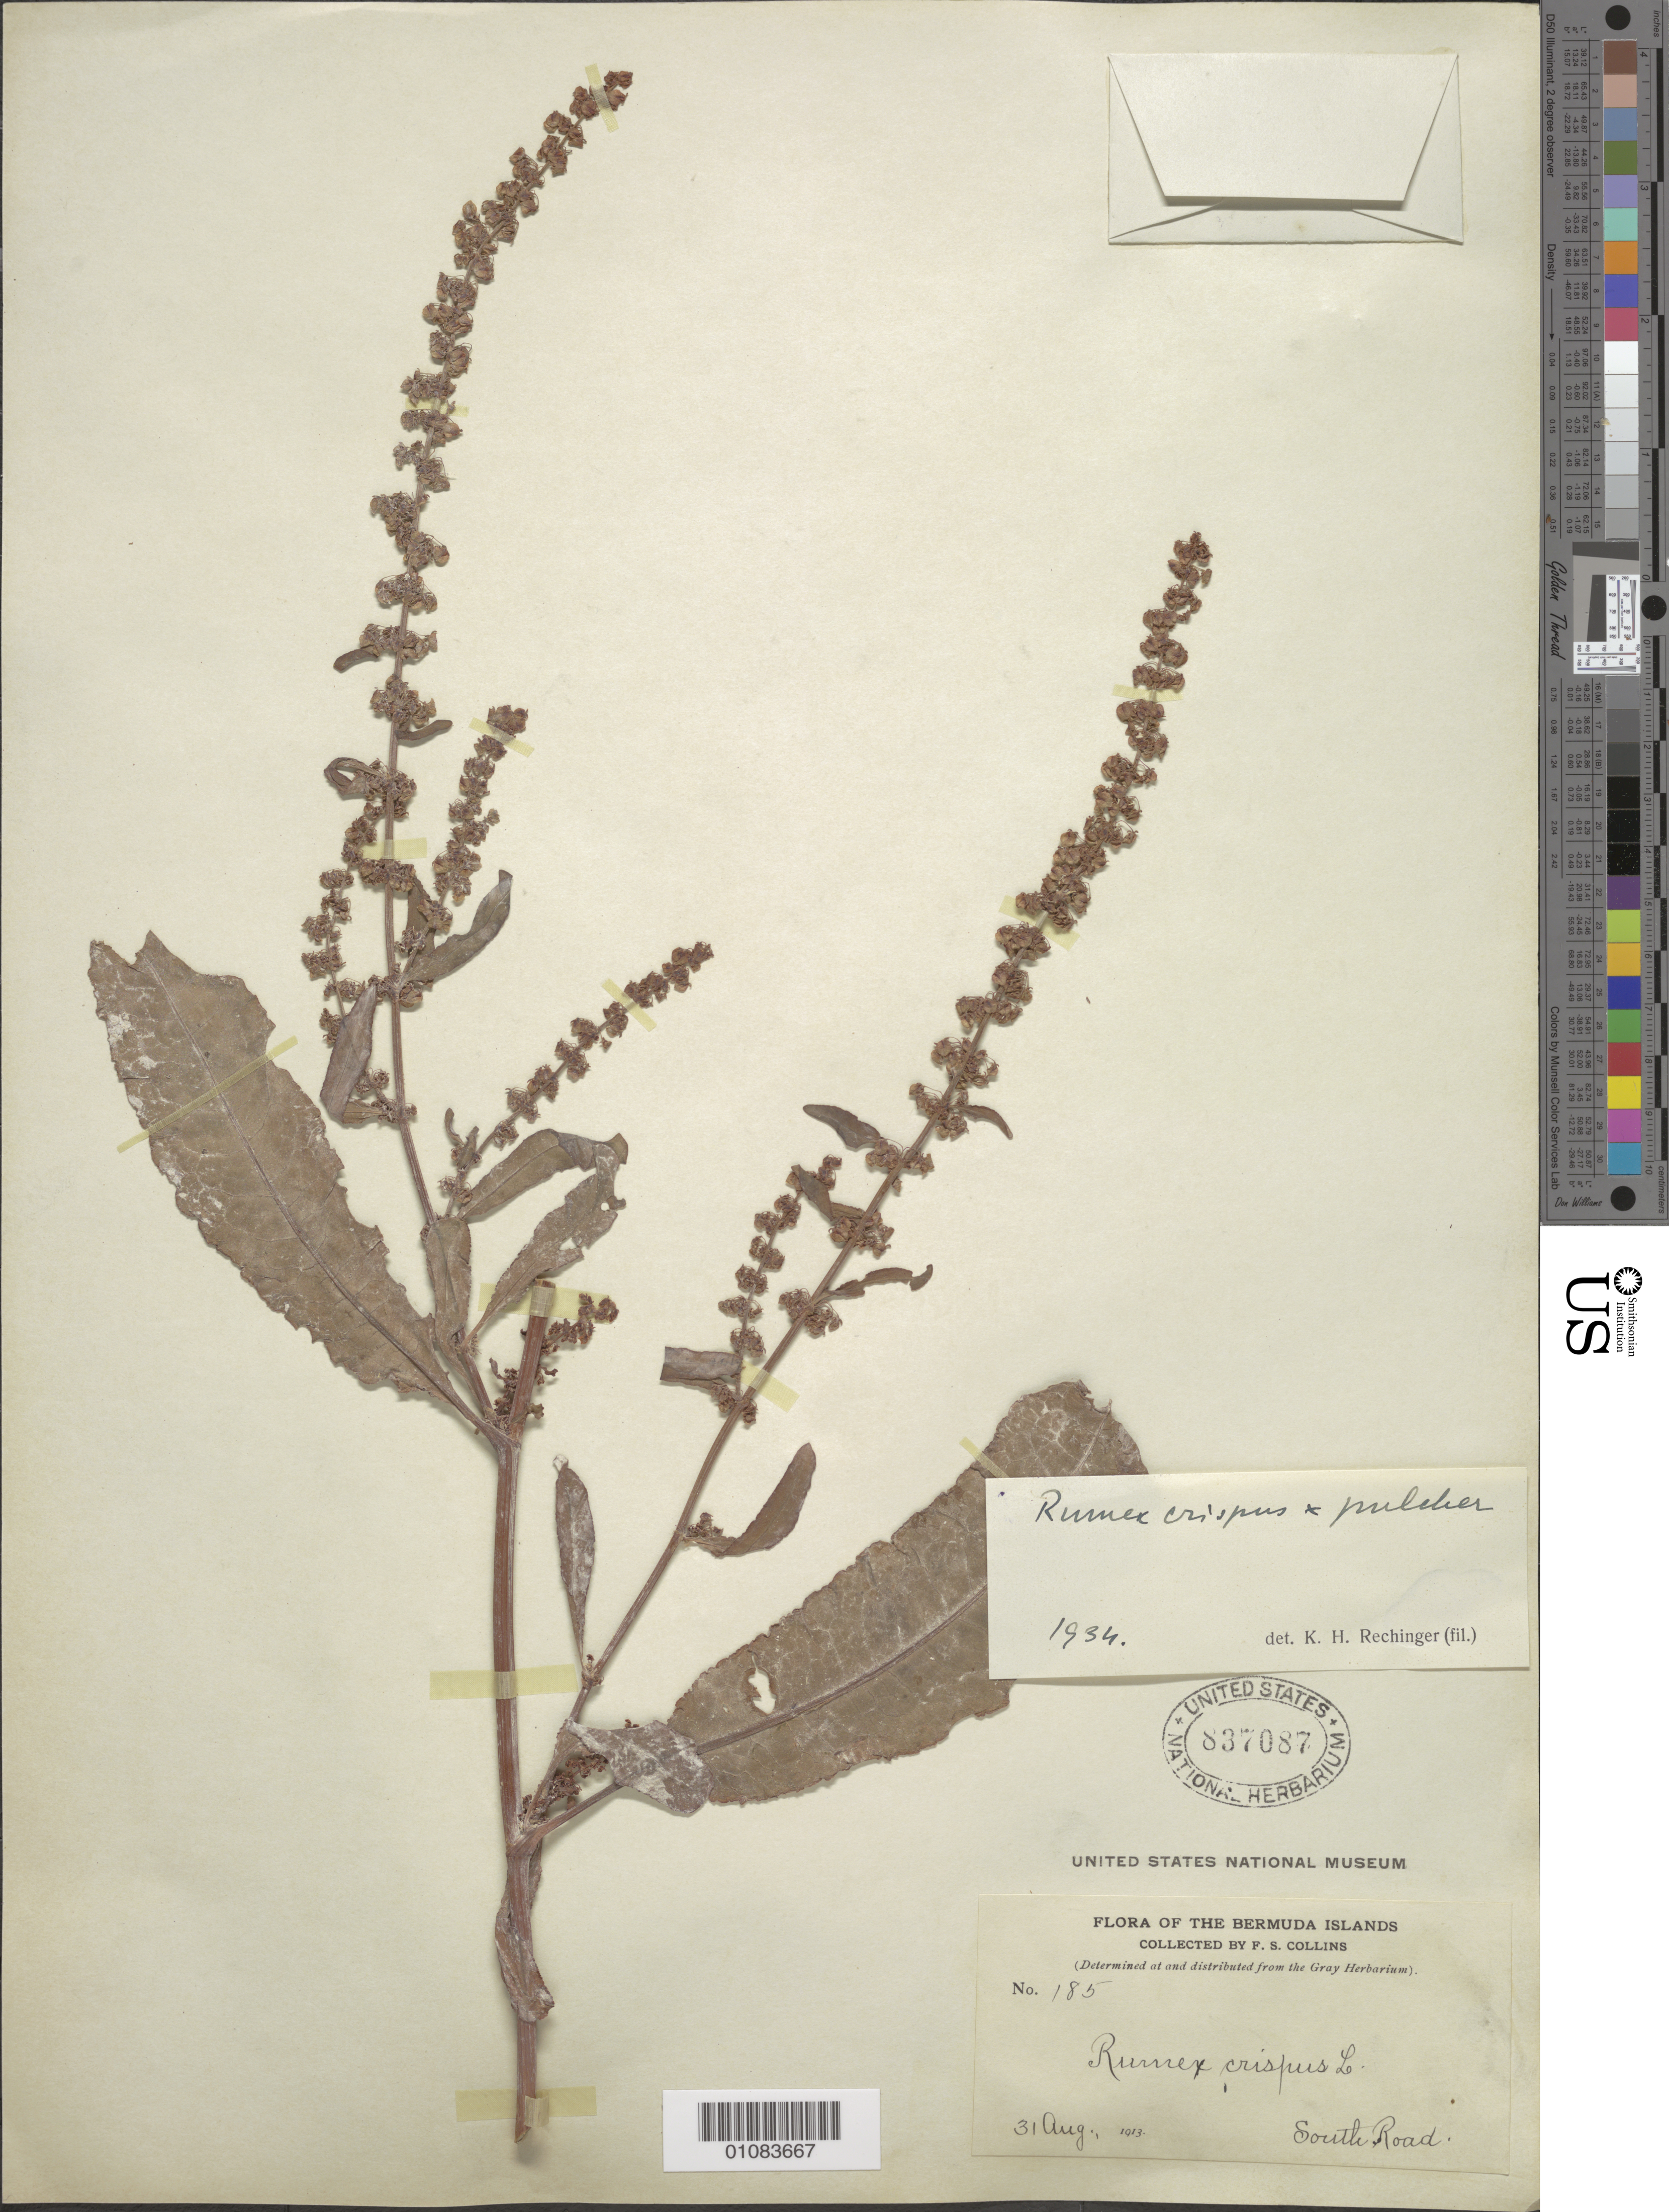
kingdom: Plantae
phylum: Tracheophyta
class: Magnoliopsida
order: Caryophyllales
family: Polygonaceae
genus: Rumex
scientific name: Rumex crispus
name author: L.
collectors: F. Collins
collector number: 185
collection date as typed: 31 Aug 1913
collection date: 1913-08-31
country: Bermuda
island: Bermuda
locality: South Road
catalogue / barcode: US 837087